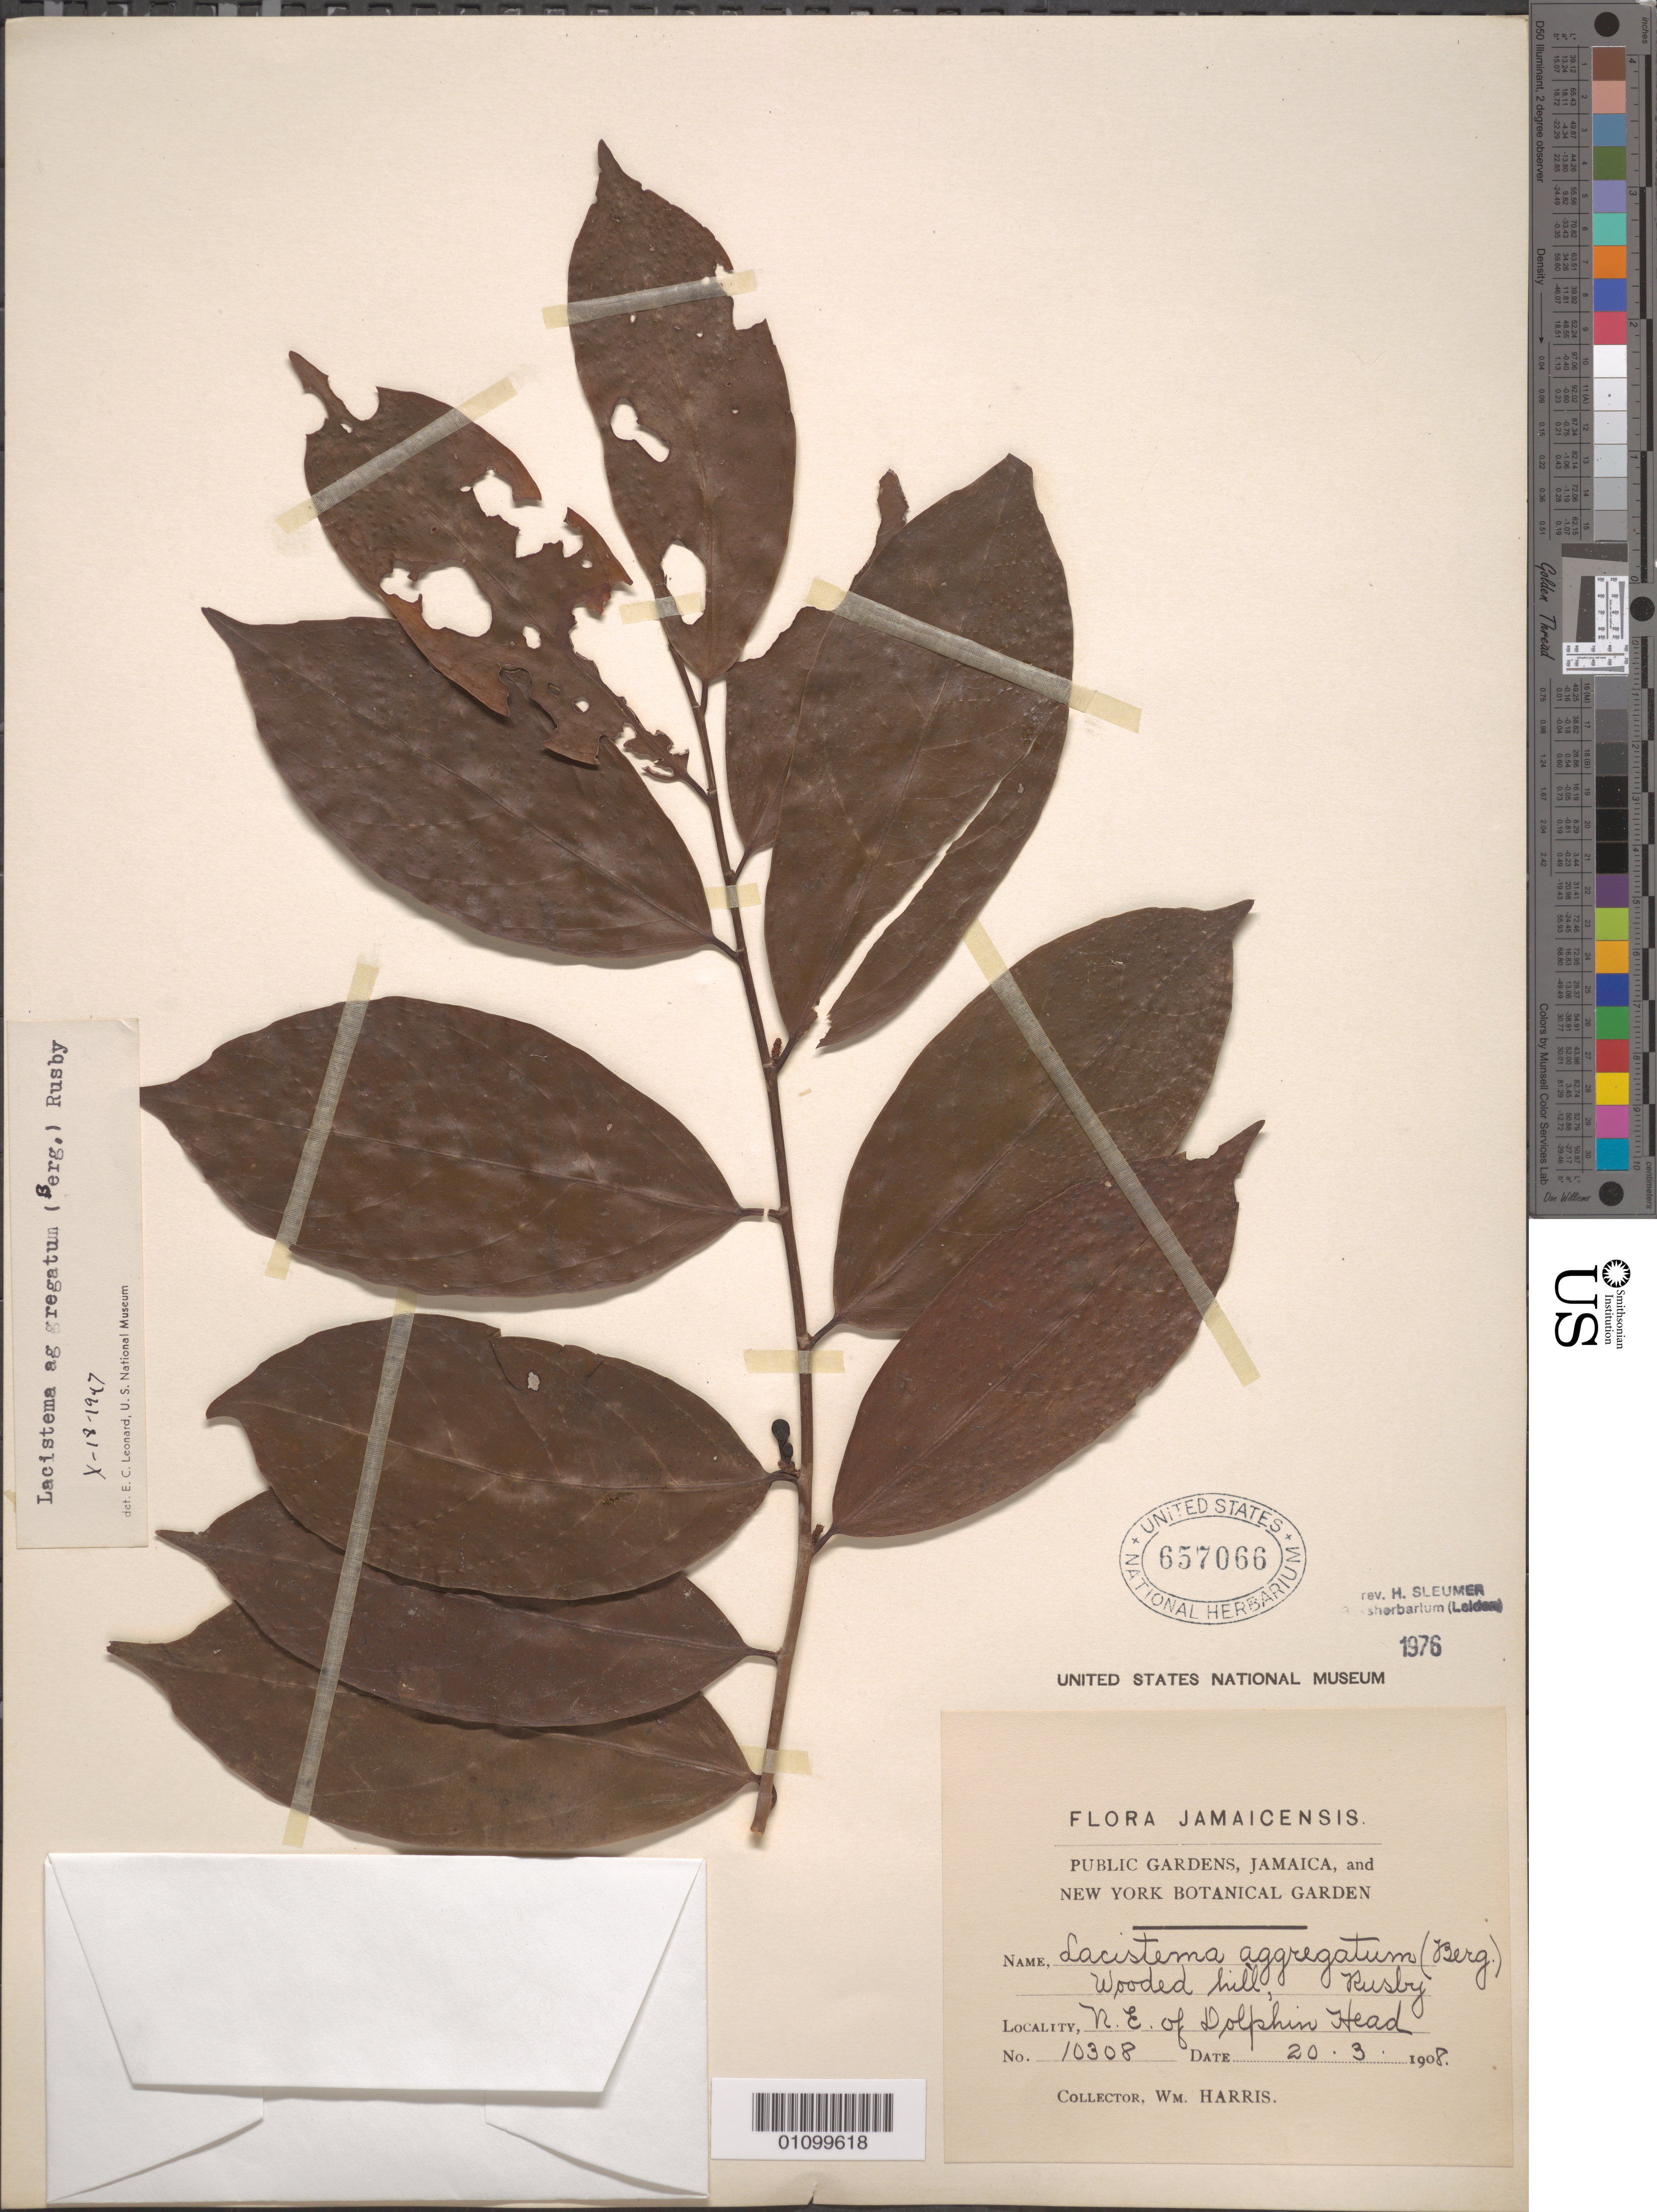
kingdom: Plantae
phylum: Tracheophyta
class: Magnoliopsida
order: Malpighiales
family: Lacistemataceae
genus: Lacistema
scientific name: Lacistema aggregatum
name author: (P.J. Bergius) Rusby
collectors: W. Harris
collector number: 10308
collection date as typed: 20 Mar 1908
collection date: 1908-03-20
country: Jamaica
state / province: Hanover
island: Jamaica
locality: Wooded hill, NE of Dolphin Head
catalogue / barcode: US 657066